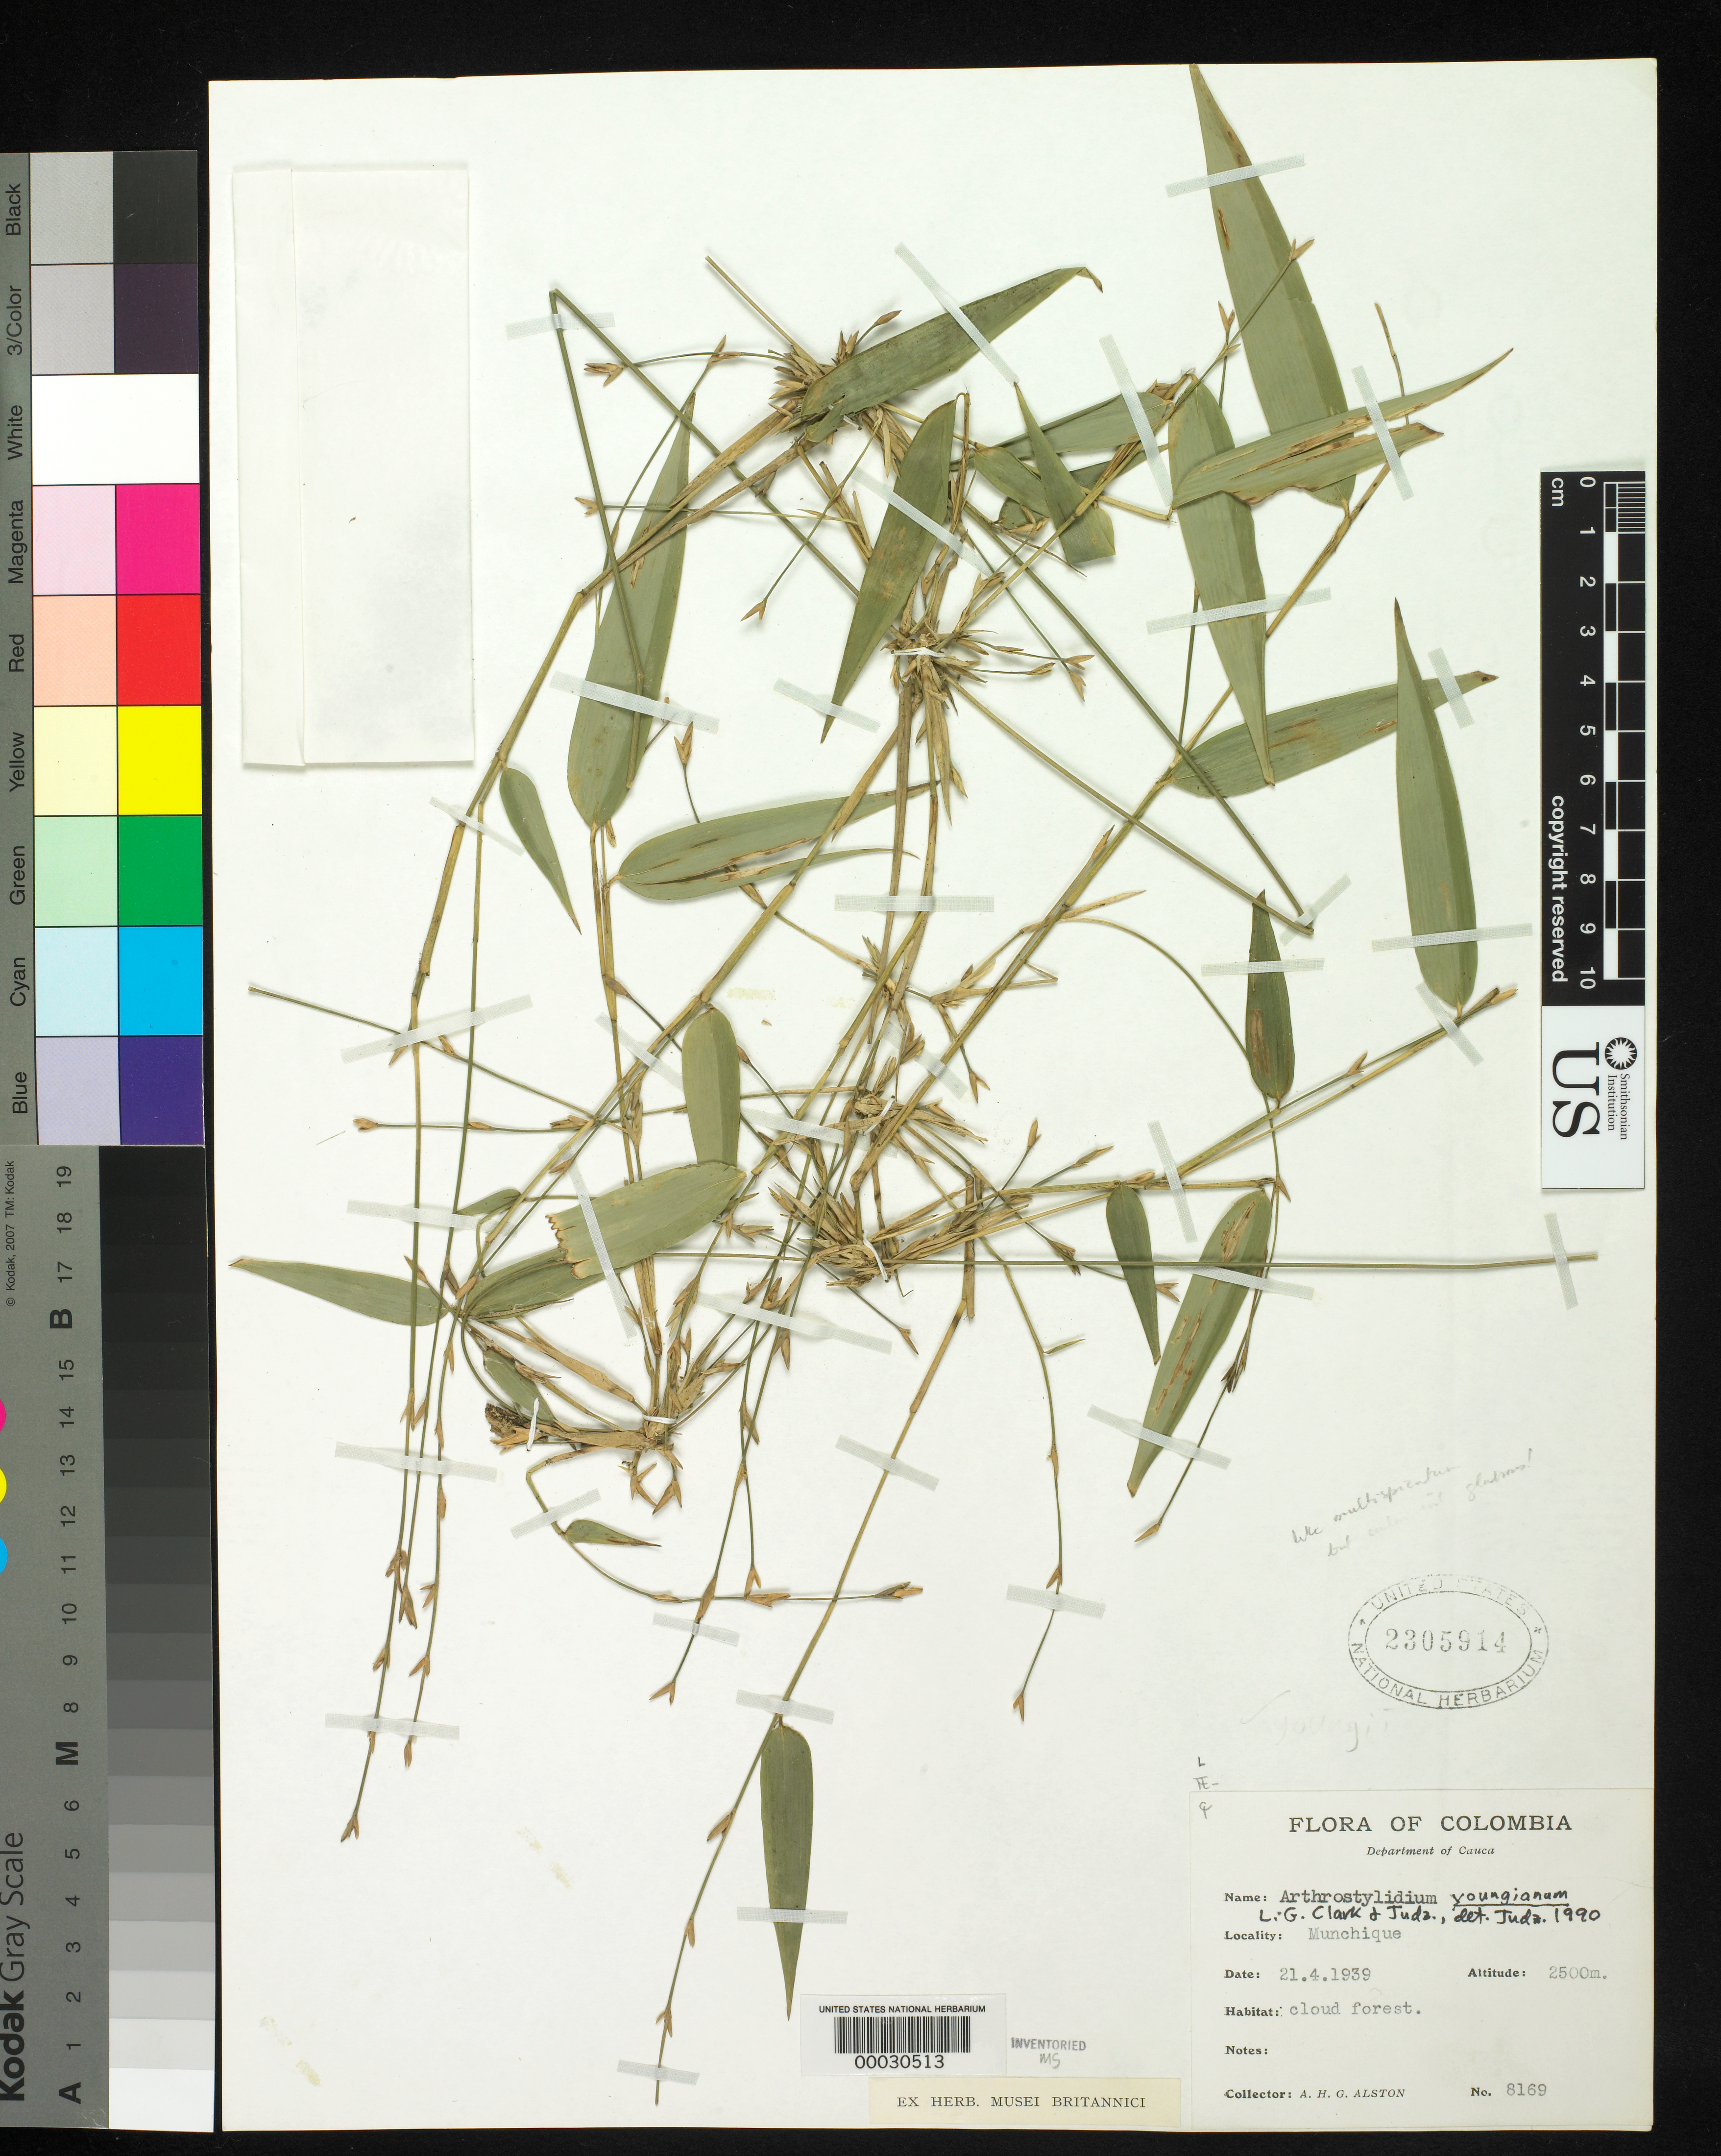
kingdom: Plantae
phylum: Tracheophyta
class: Liliopsida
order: Poales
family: Poaceae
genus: Arthrostylidium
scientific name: Arthrostylidium youngianum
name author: L.G. Clark & Judz.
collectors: A. H. Alston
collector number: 8169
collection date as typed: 21 Apr 1939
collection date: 1939-04-21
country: Colombia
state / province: Cauca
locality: Munchique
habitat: Cloud forest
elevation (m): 2500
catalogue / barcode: US 2305914